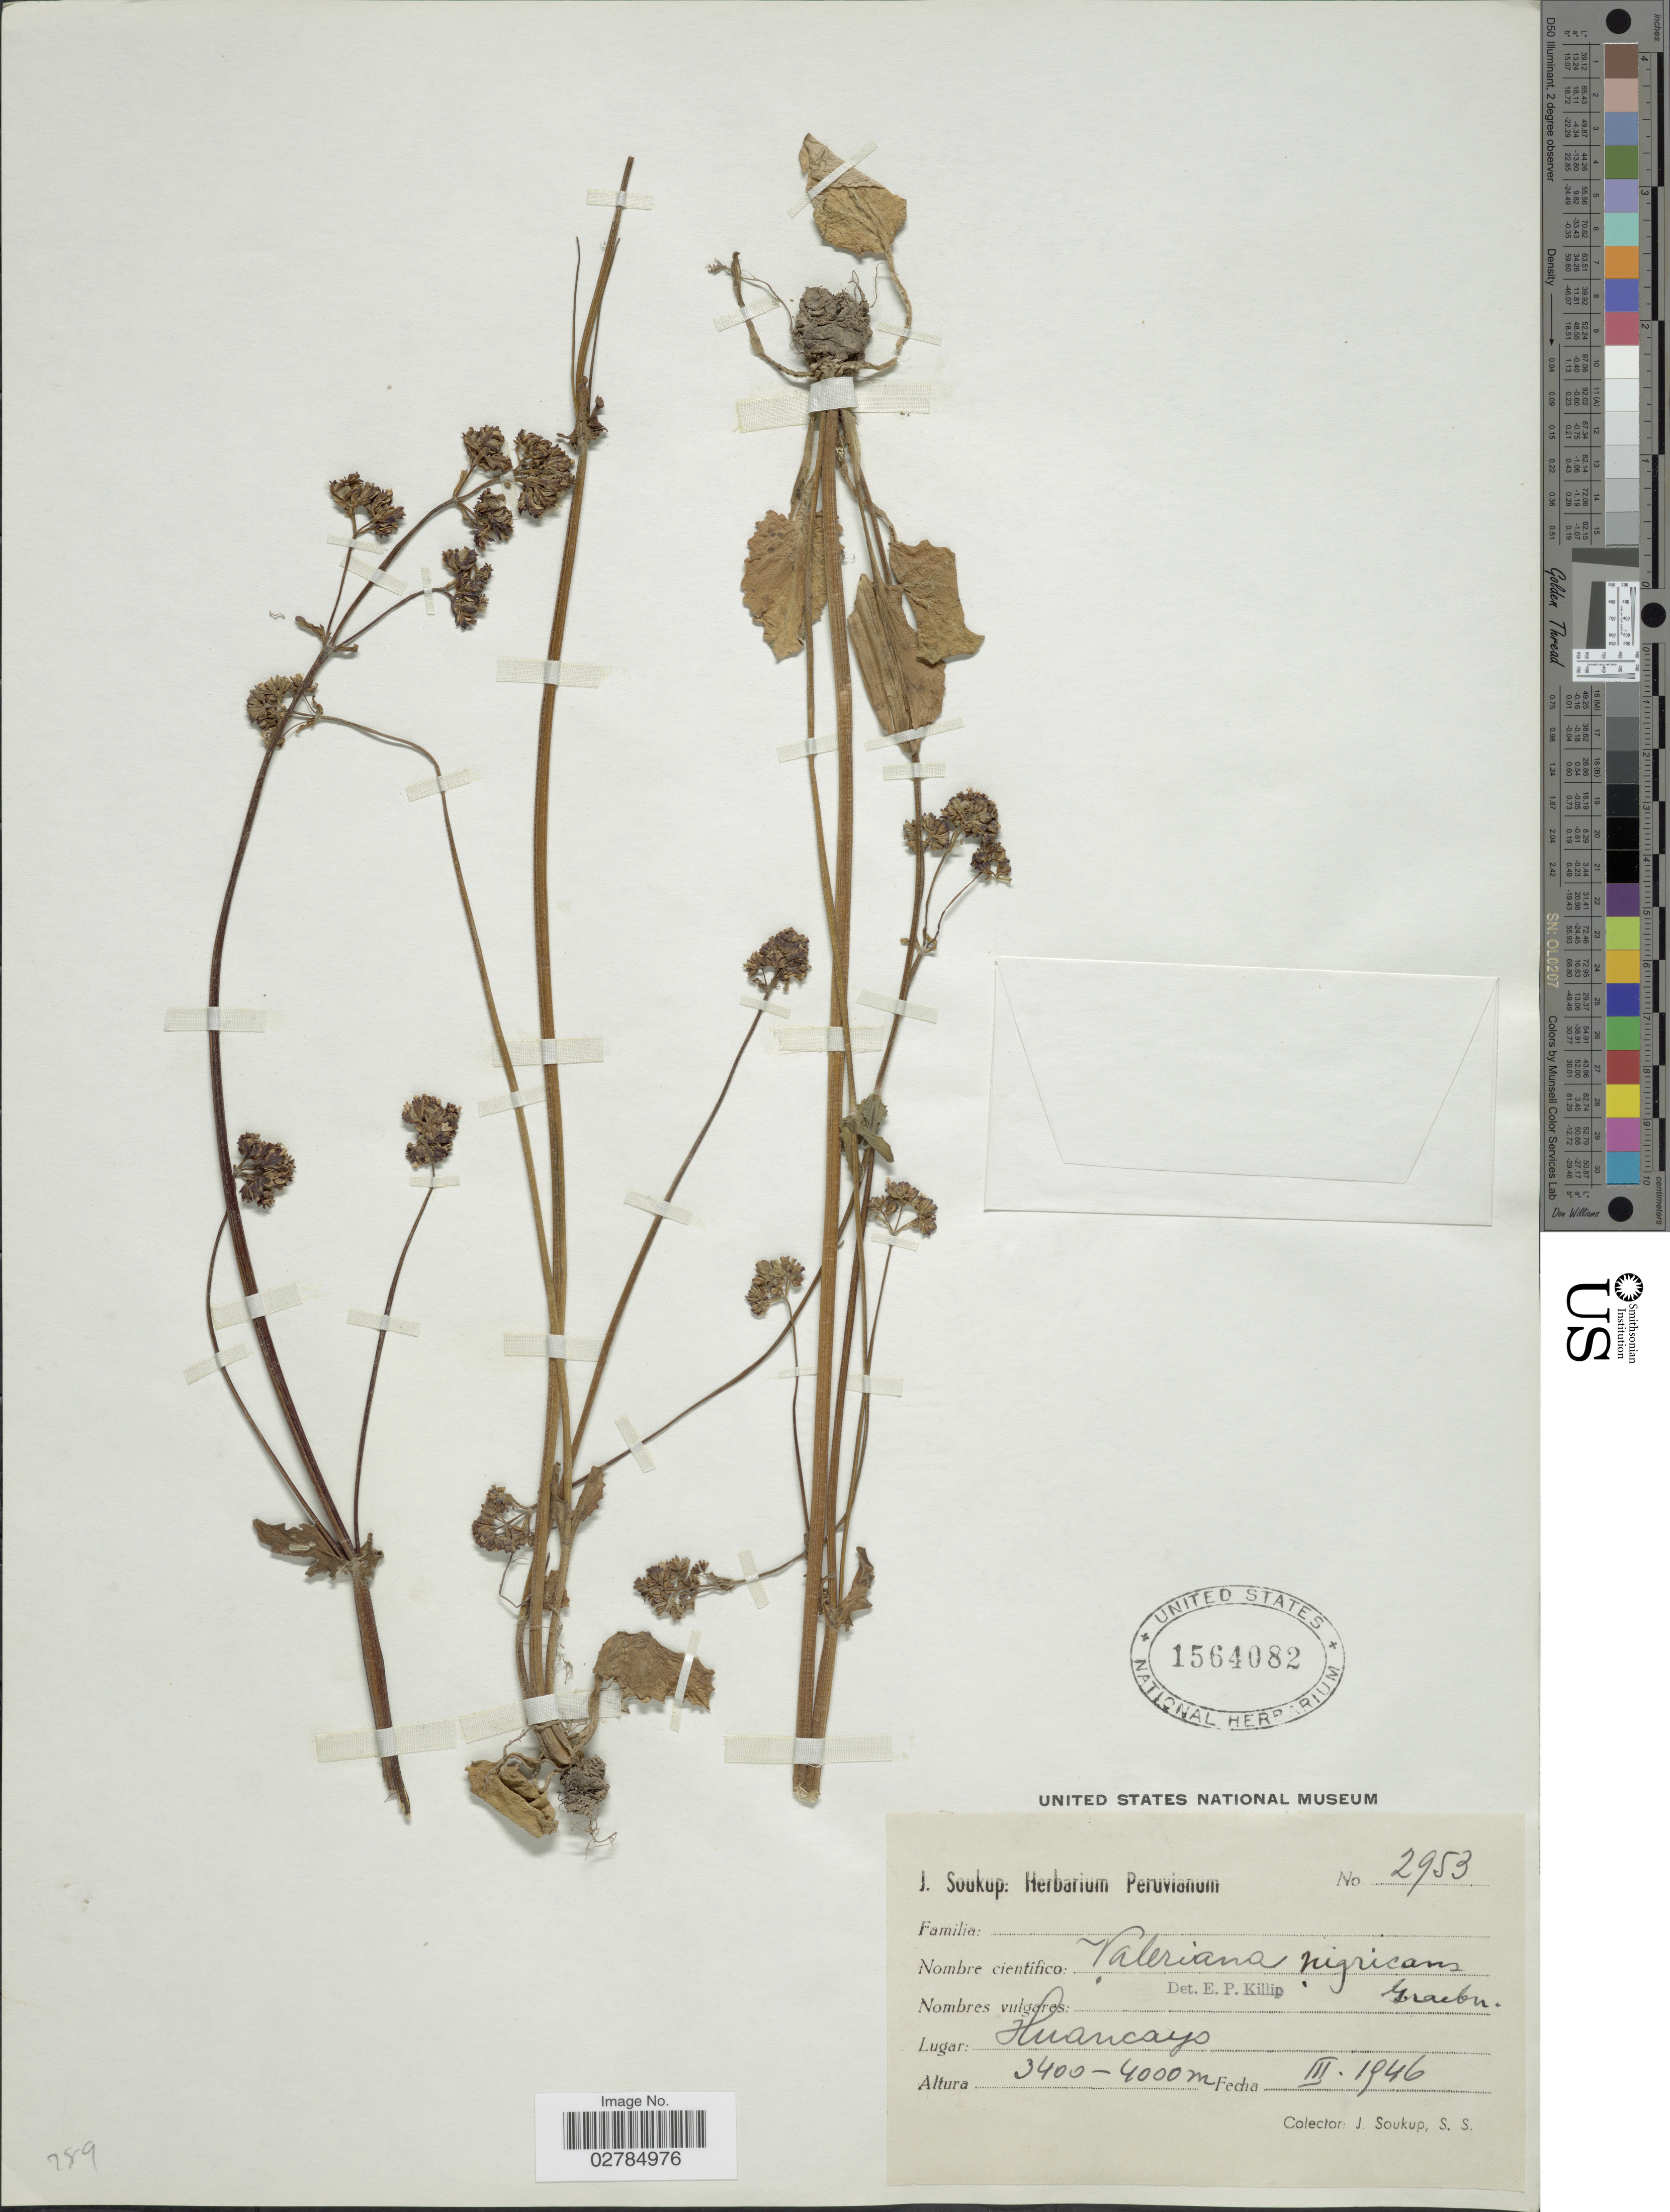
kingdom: Plantae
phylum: Tracheophyta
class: Magnoliopsida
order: Dipsacales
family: Caprifoliaceae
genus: Valeriana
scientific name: Valeriana nigricans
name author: Graebn.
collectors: J. Soukup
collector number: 2953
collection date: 1946-03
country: Peru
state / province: Junín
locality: Huancayo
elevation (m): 3400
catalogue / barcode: US 1564082